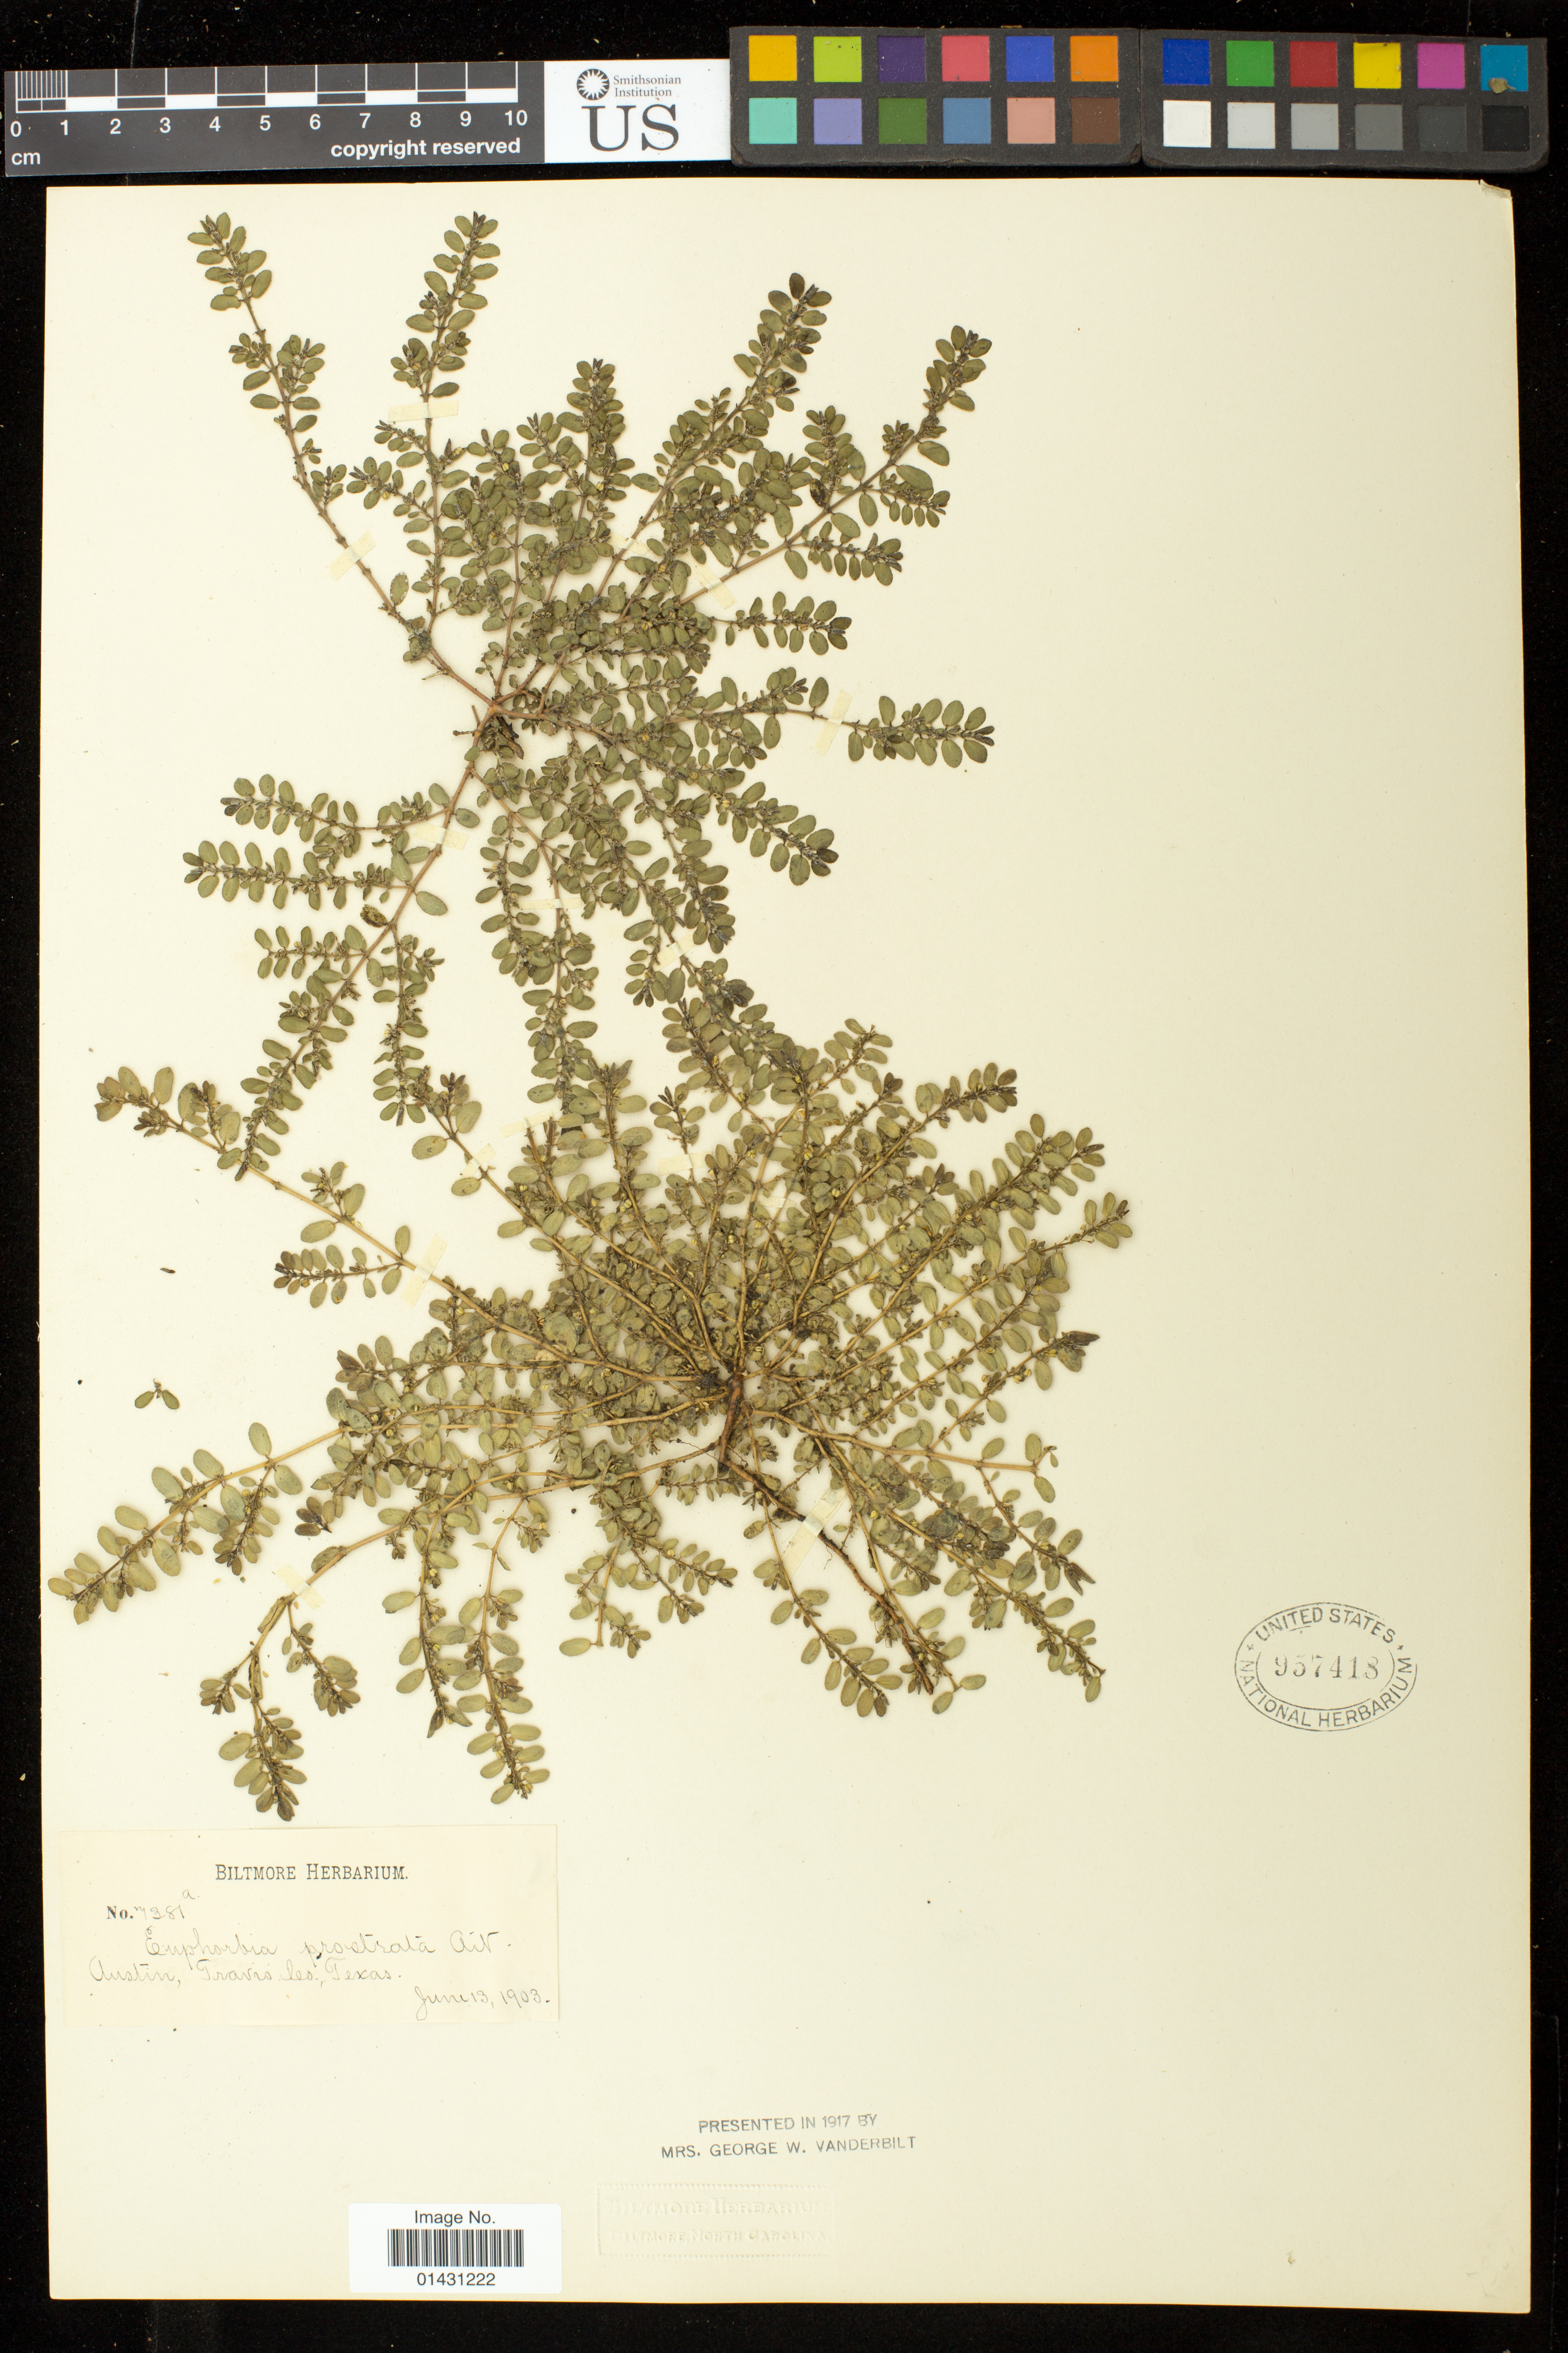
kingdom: Plantae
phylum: Tracheophyta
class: Magnoliopsida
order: Malpighiales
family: Euphorbiaceae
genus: Euphorbia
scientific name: Euphorbia prostrata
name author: Aiton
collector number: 7381a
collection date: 1903-06-13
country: United States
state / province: Texas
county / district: Travis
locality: Austin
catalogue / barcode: US 957418